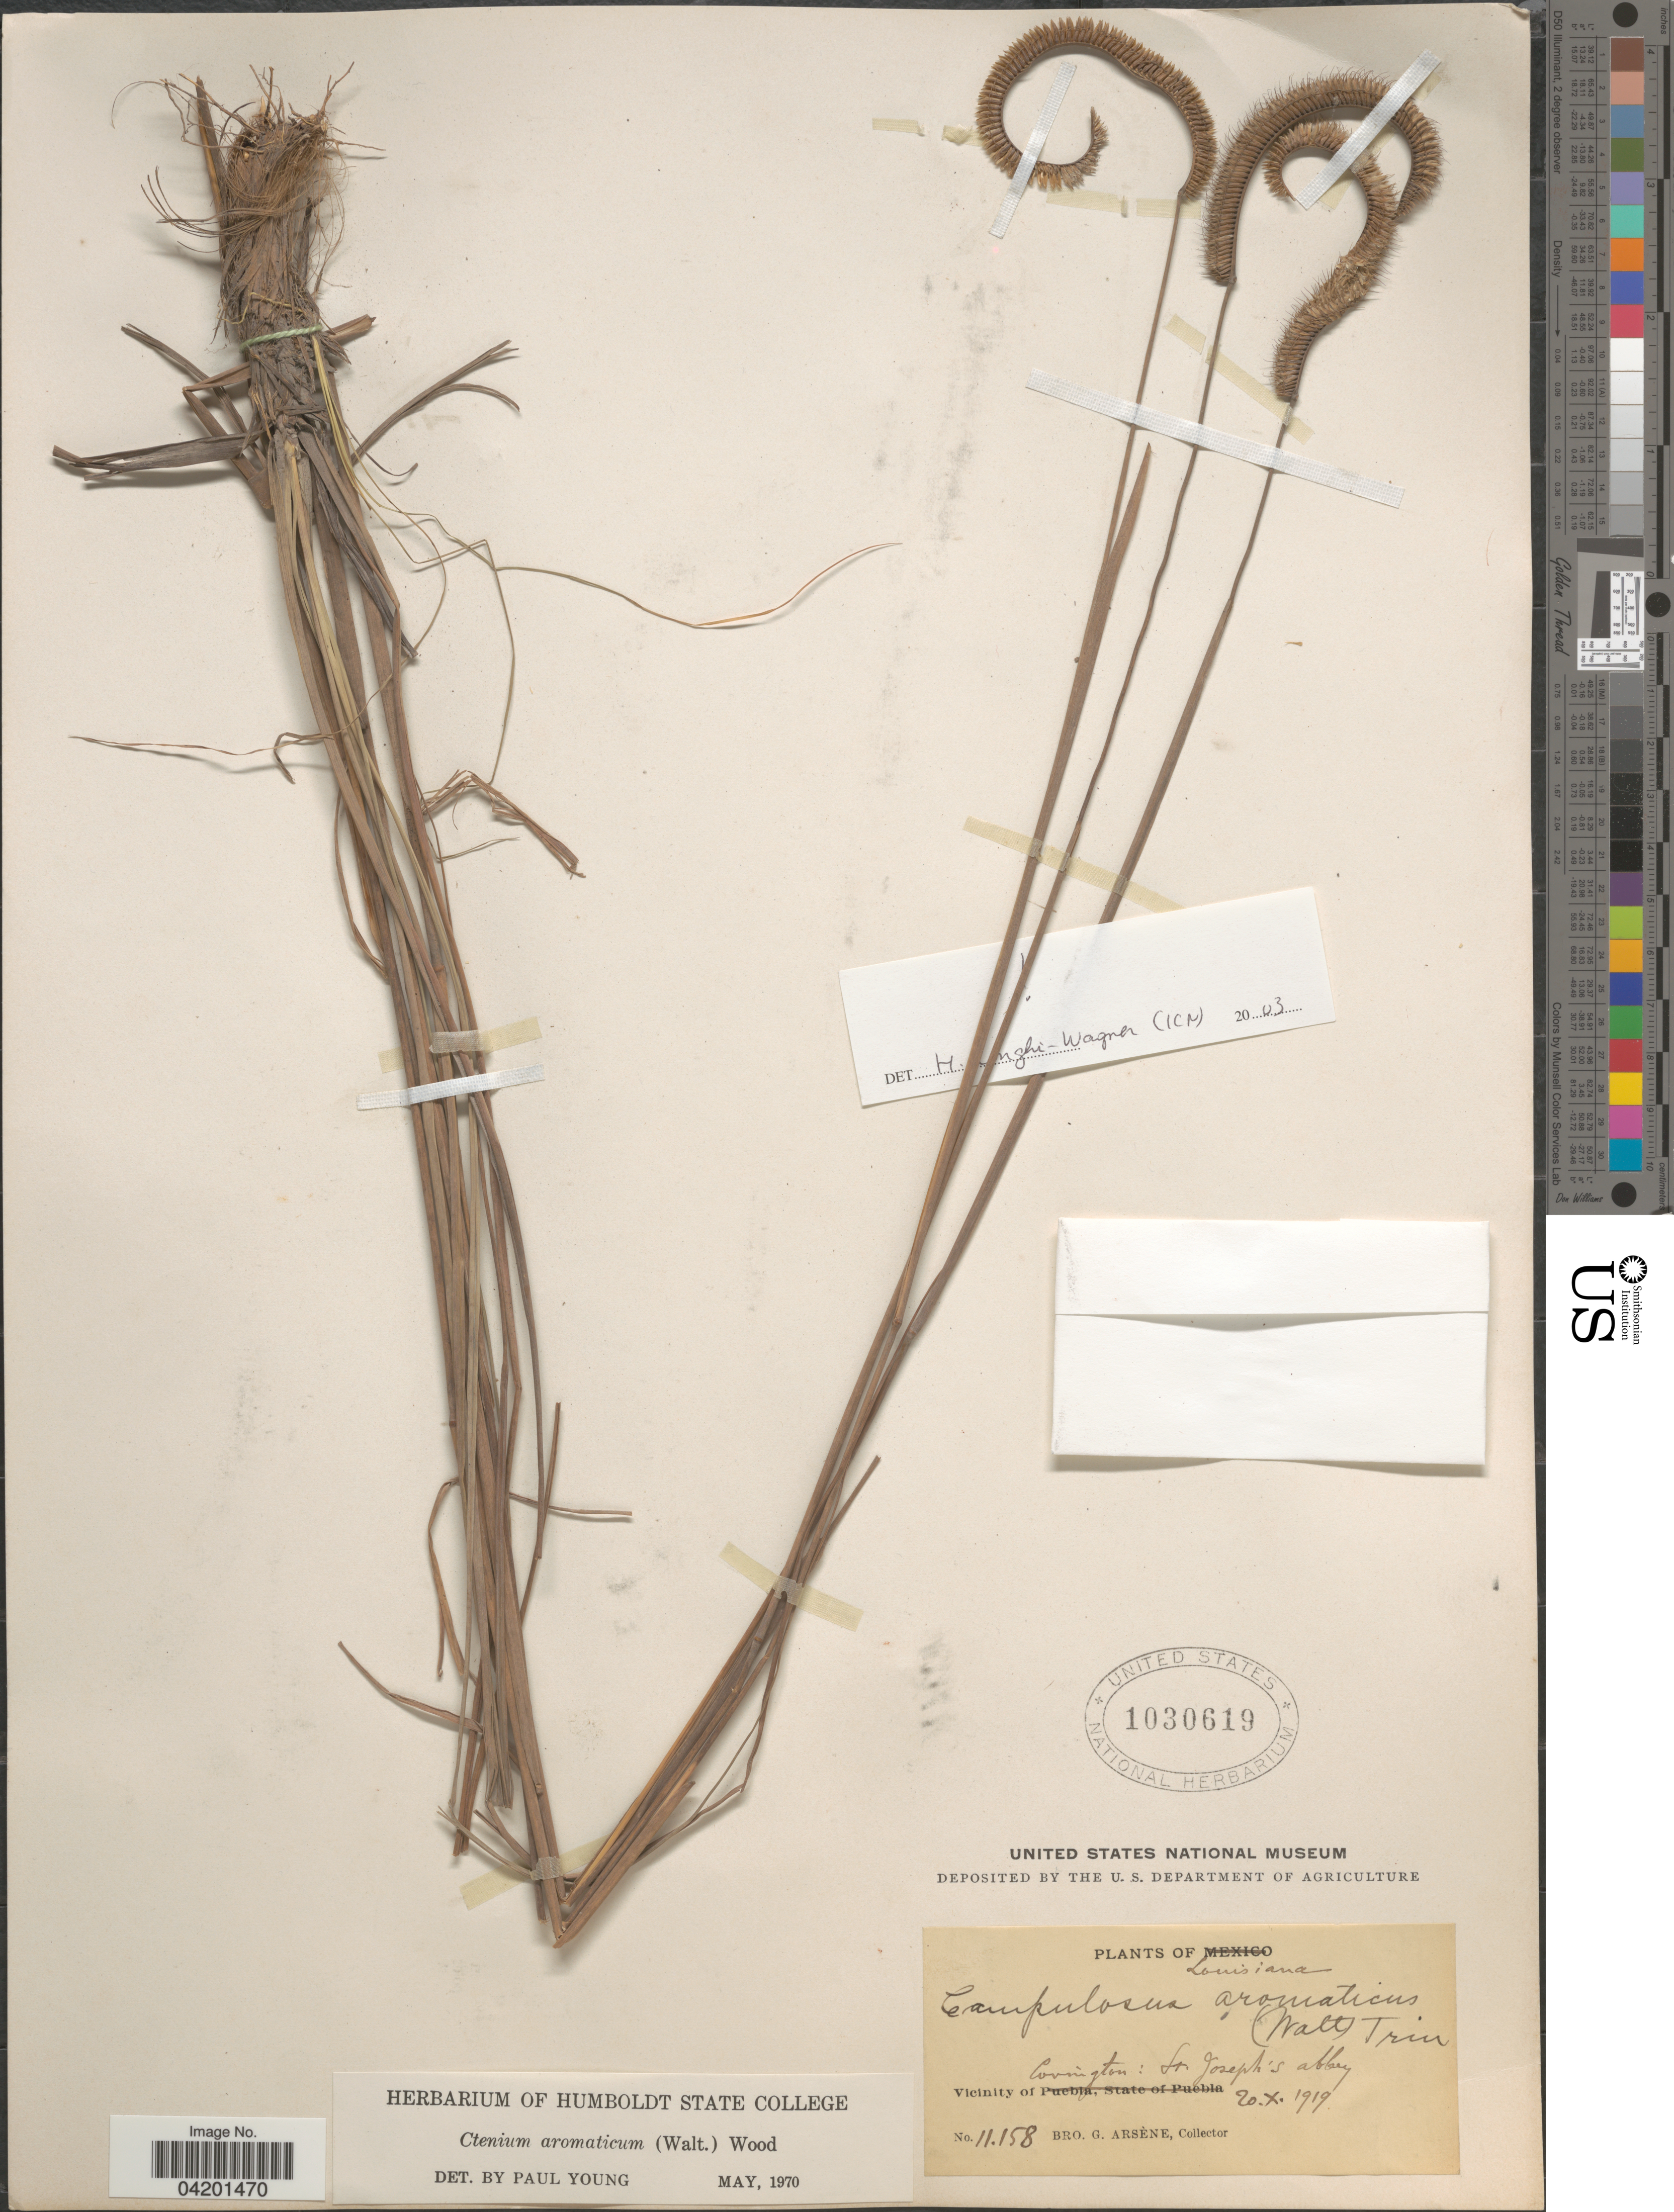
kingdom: Plantae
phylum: Tracheophyta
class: Liliopsida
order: Poales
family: Poaceae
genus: Ctenium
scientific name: Ctenium floridanum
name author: (Hitchc.) Hitchc.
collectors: Bro. G. Arsène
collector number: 11158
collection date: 1919-10-20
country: United States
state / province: Louisiana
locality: Vicinity of Covington: St. Joseph's abbey.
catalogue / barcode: US 1030619